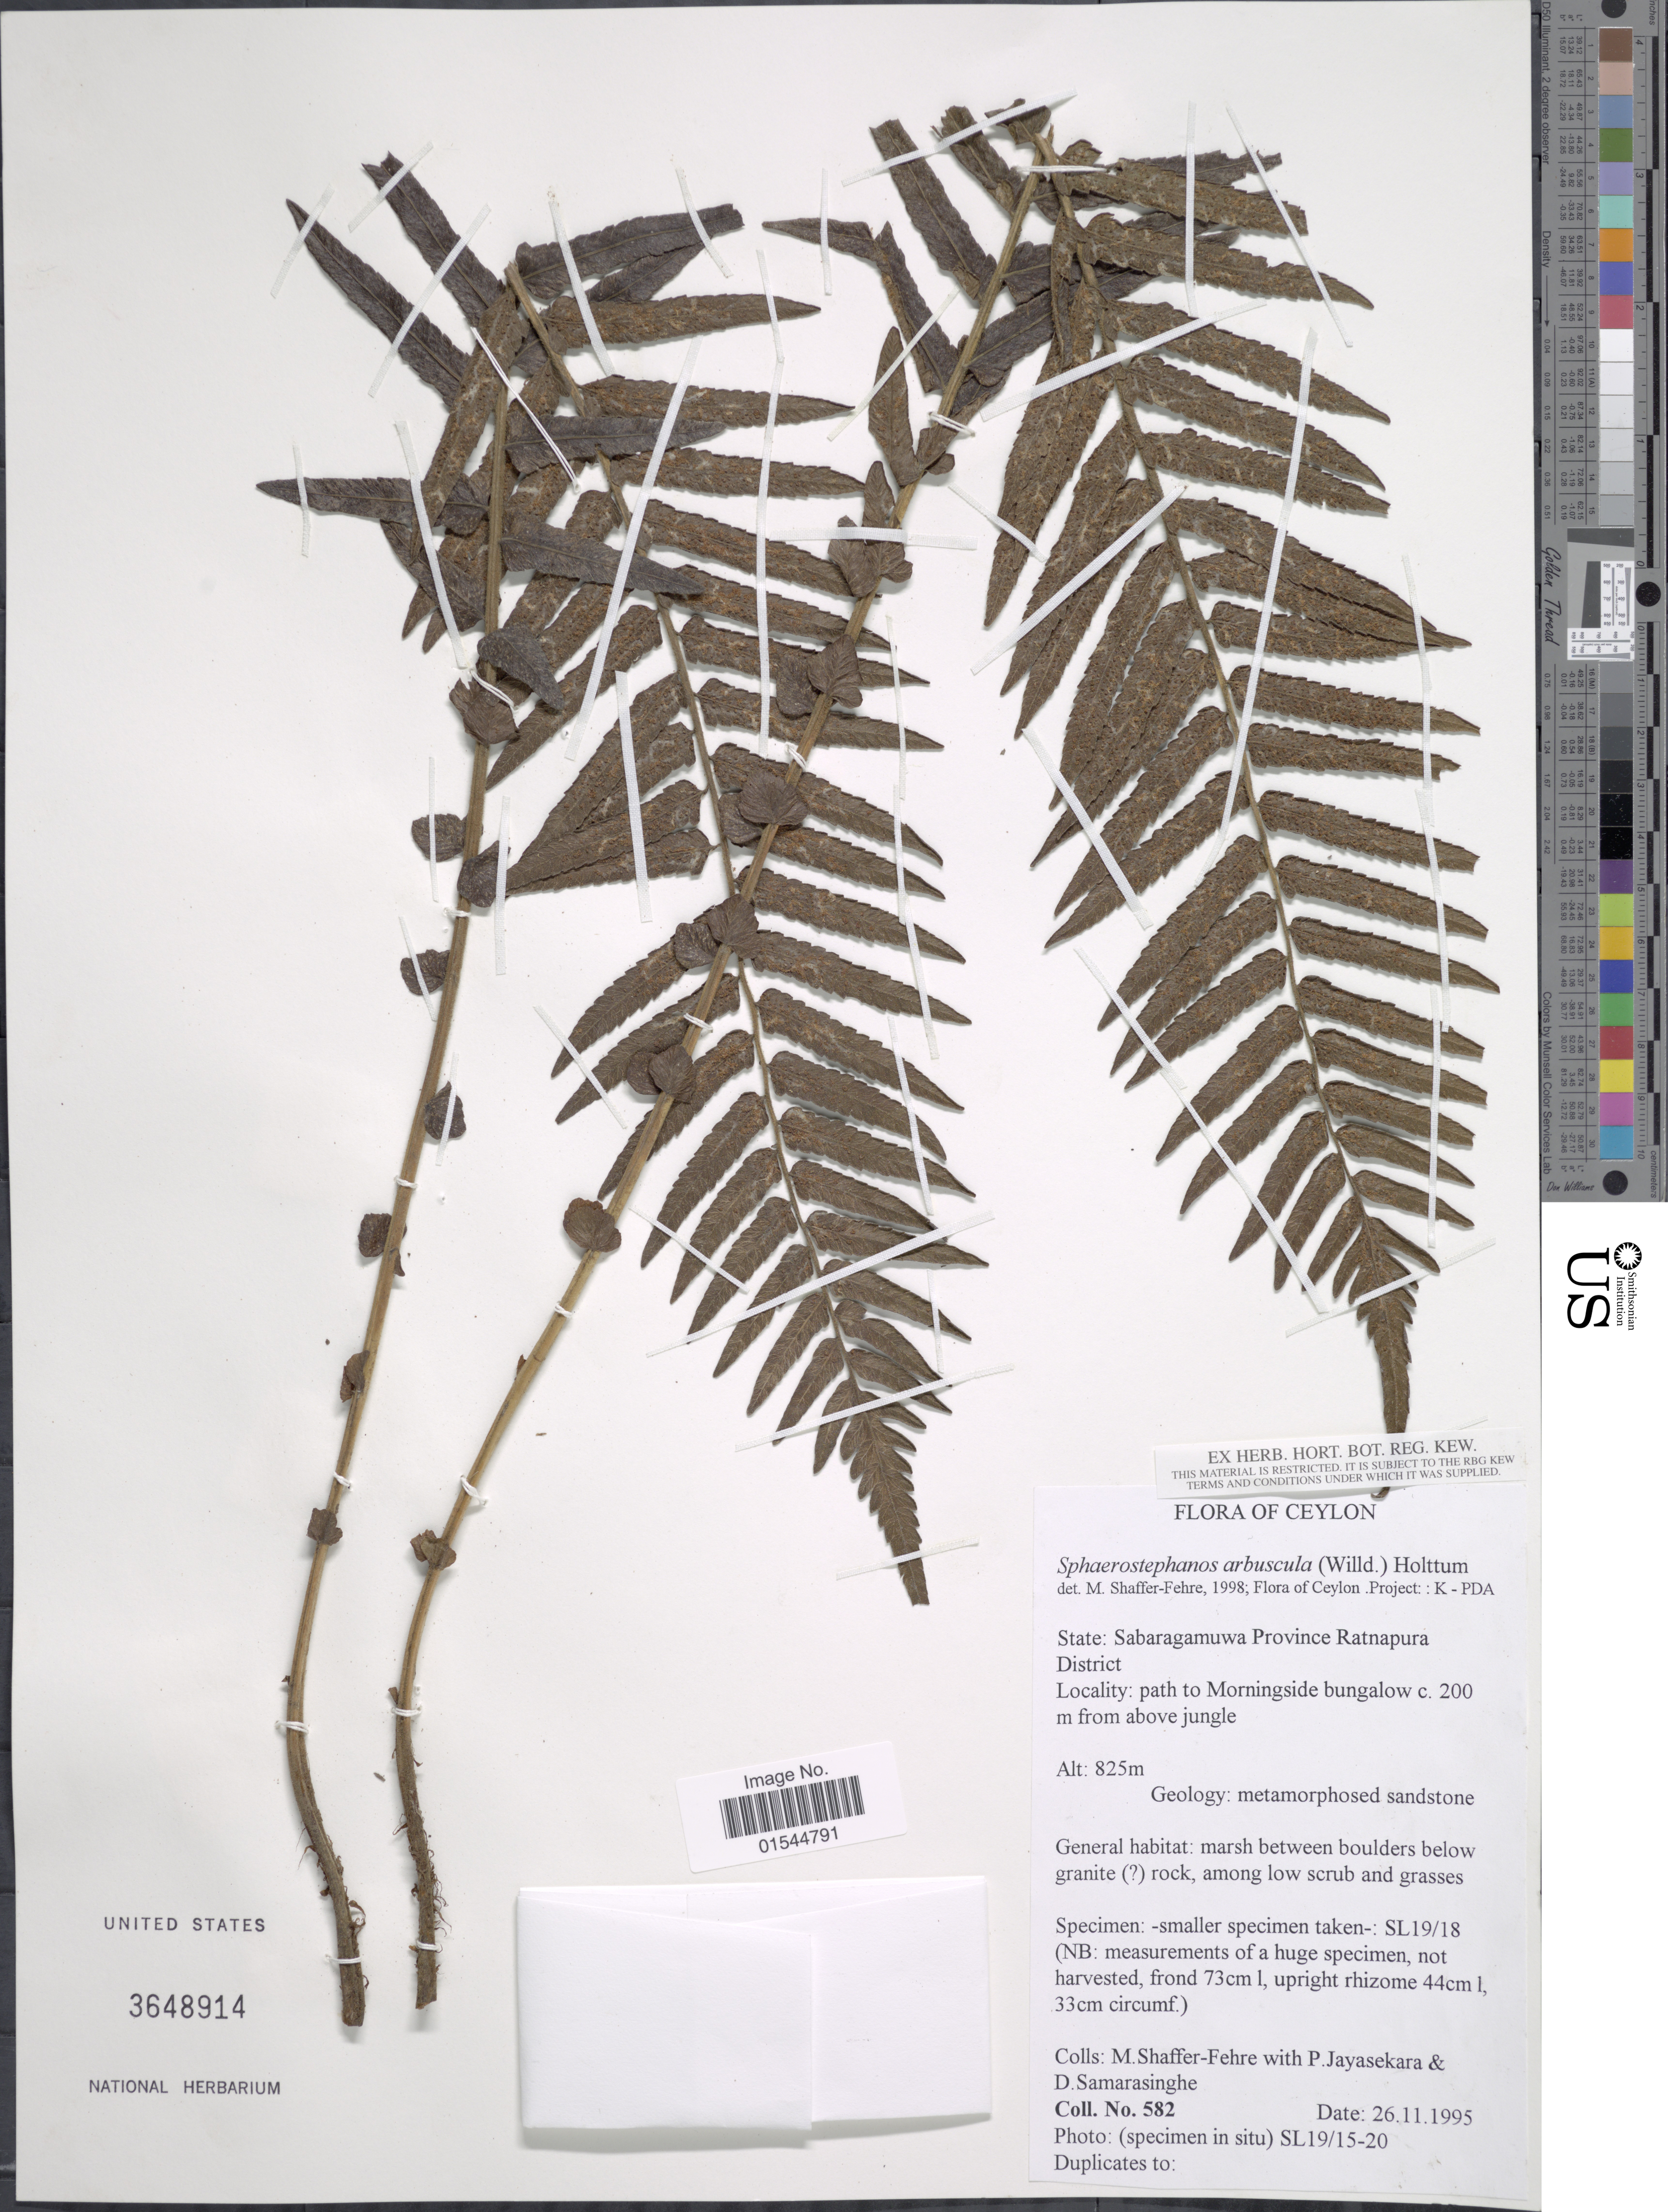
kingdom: Plantae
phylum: Tracheophyta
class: Polypodiopsida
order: Polypodiales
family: Thelypteridaceae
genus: Sphaerostephanos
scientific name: Sphaerostephanos arbuscula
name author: (Willd.) Holttum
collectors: M. Shaffer-Fehre, P. Jayasekera & D. Samarasinghe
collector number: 582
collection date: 1995-11-26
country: Sri Lanka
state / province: Sabaragamuwa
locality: Ceylon, State Sabaragamuwa Province Ratnapura District, path to Morningside bungalow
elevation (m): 200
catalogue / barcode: US 3648914